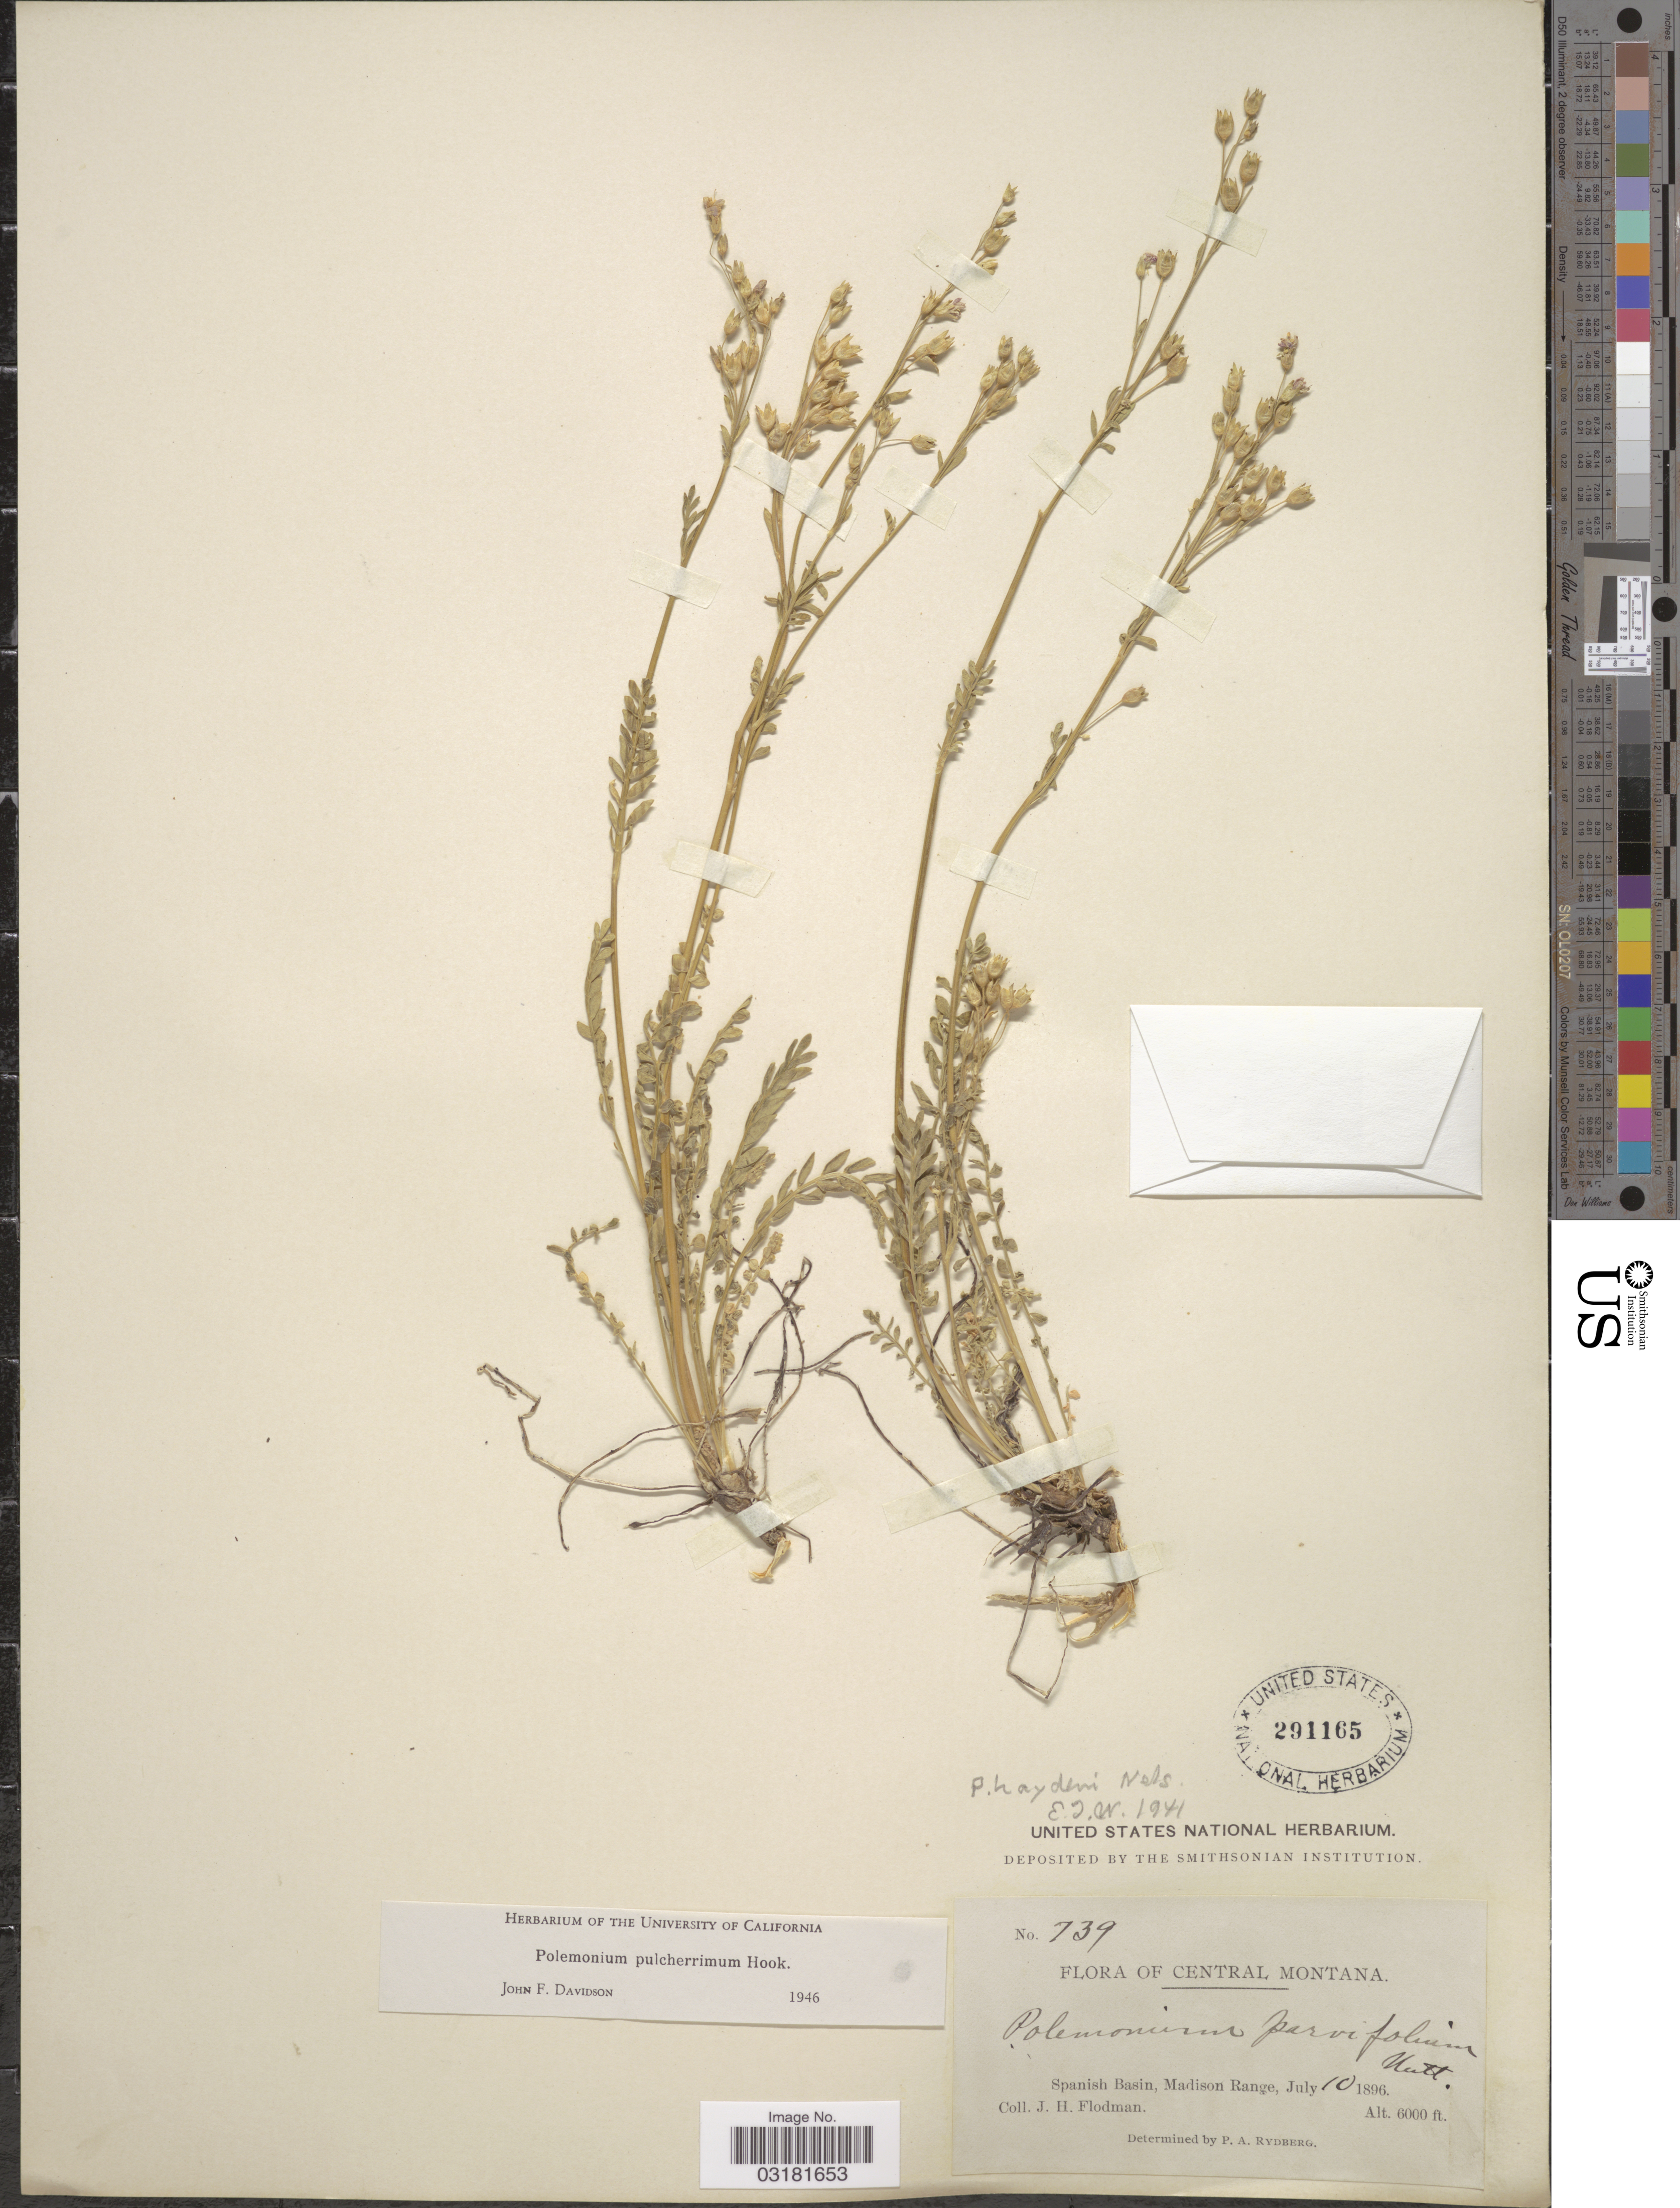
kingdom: Plantae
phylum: Tracheophyta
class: Magnoliopsida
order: Ericales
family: Polemoniaceae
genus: Polemonium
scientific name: Polemonium pulcherrimum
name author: Hook.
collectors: J. Flodman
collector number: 739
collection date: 1896-07-10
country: United States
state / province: Montana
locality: Central Montana. Spanish Basin, Madison Range.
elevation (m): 1829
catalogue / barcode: US 291165